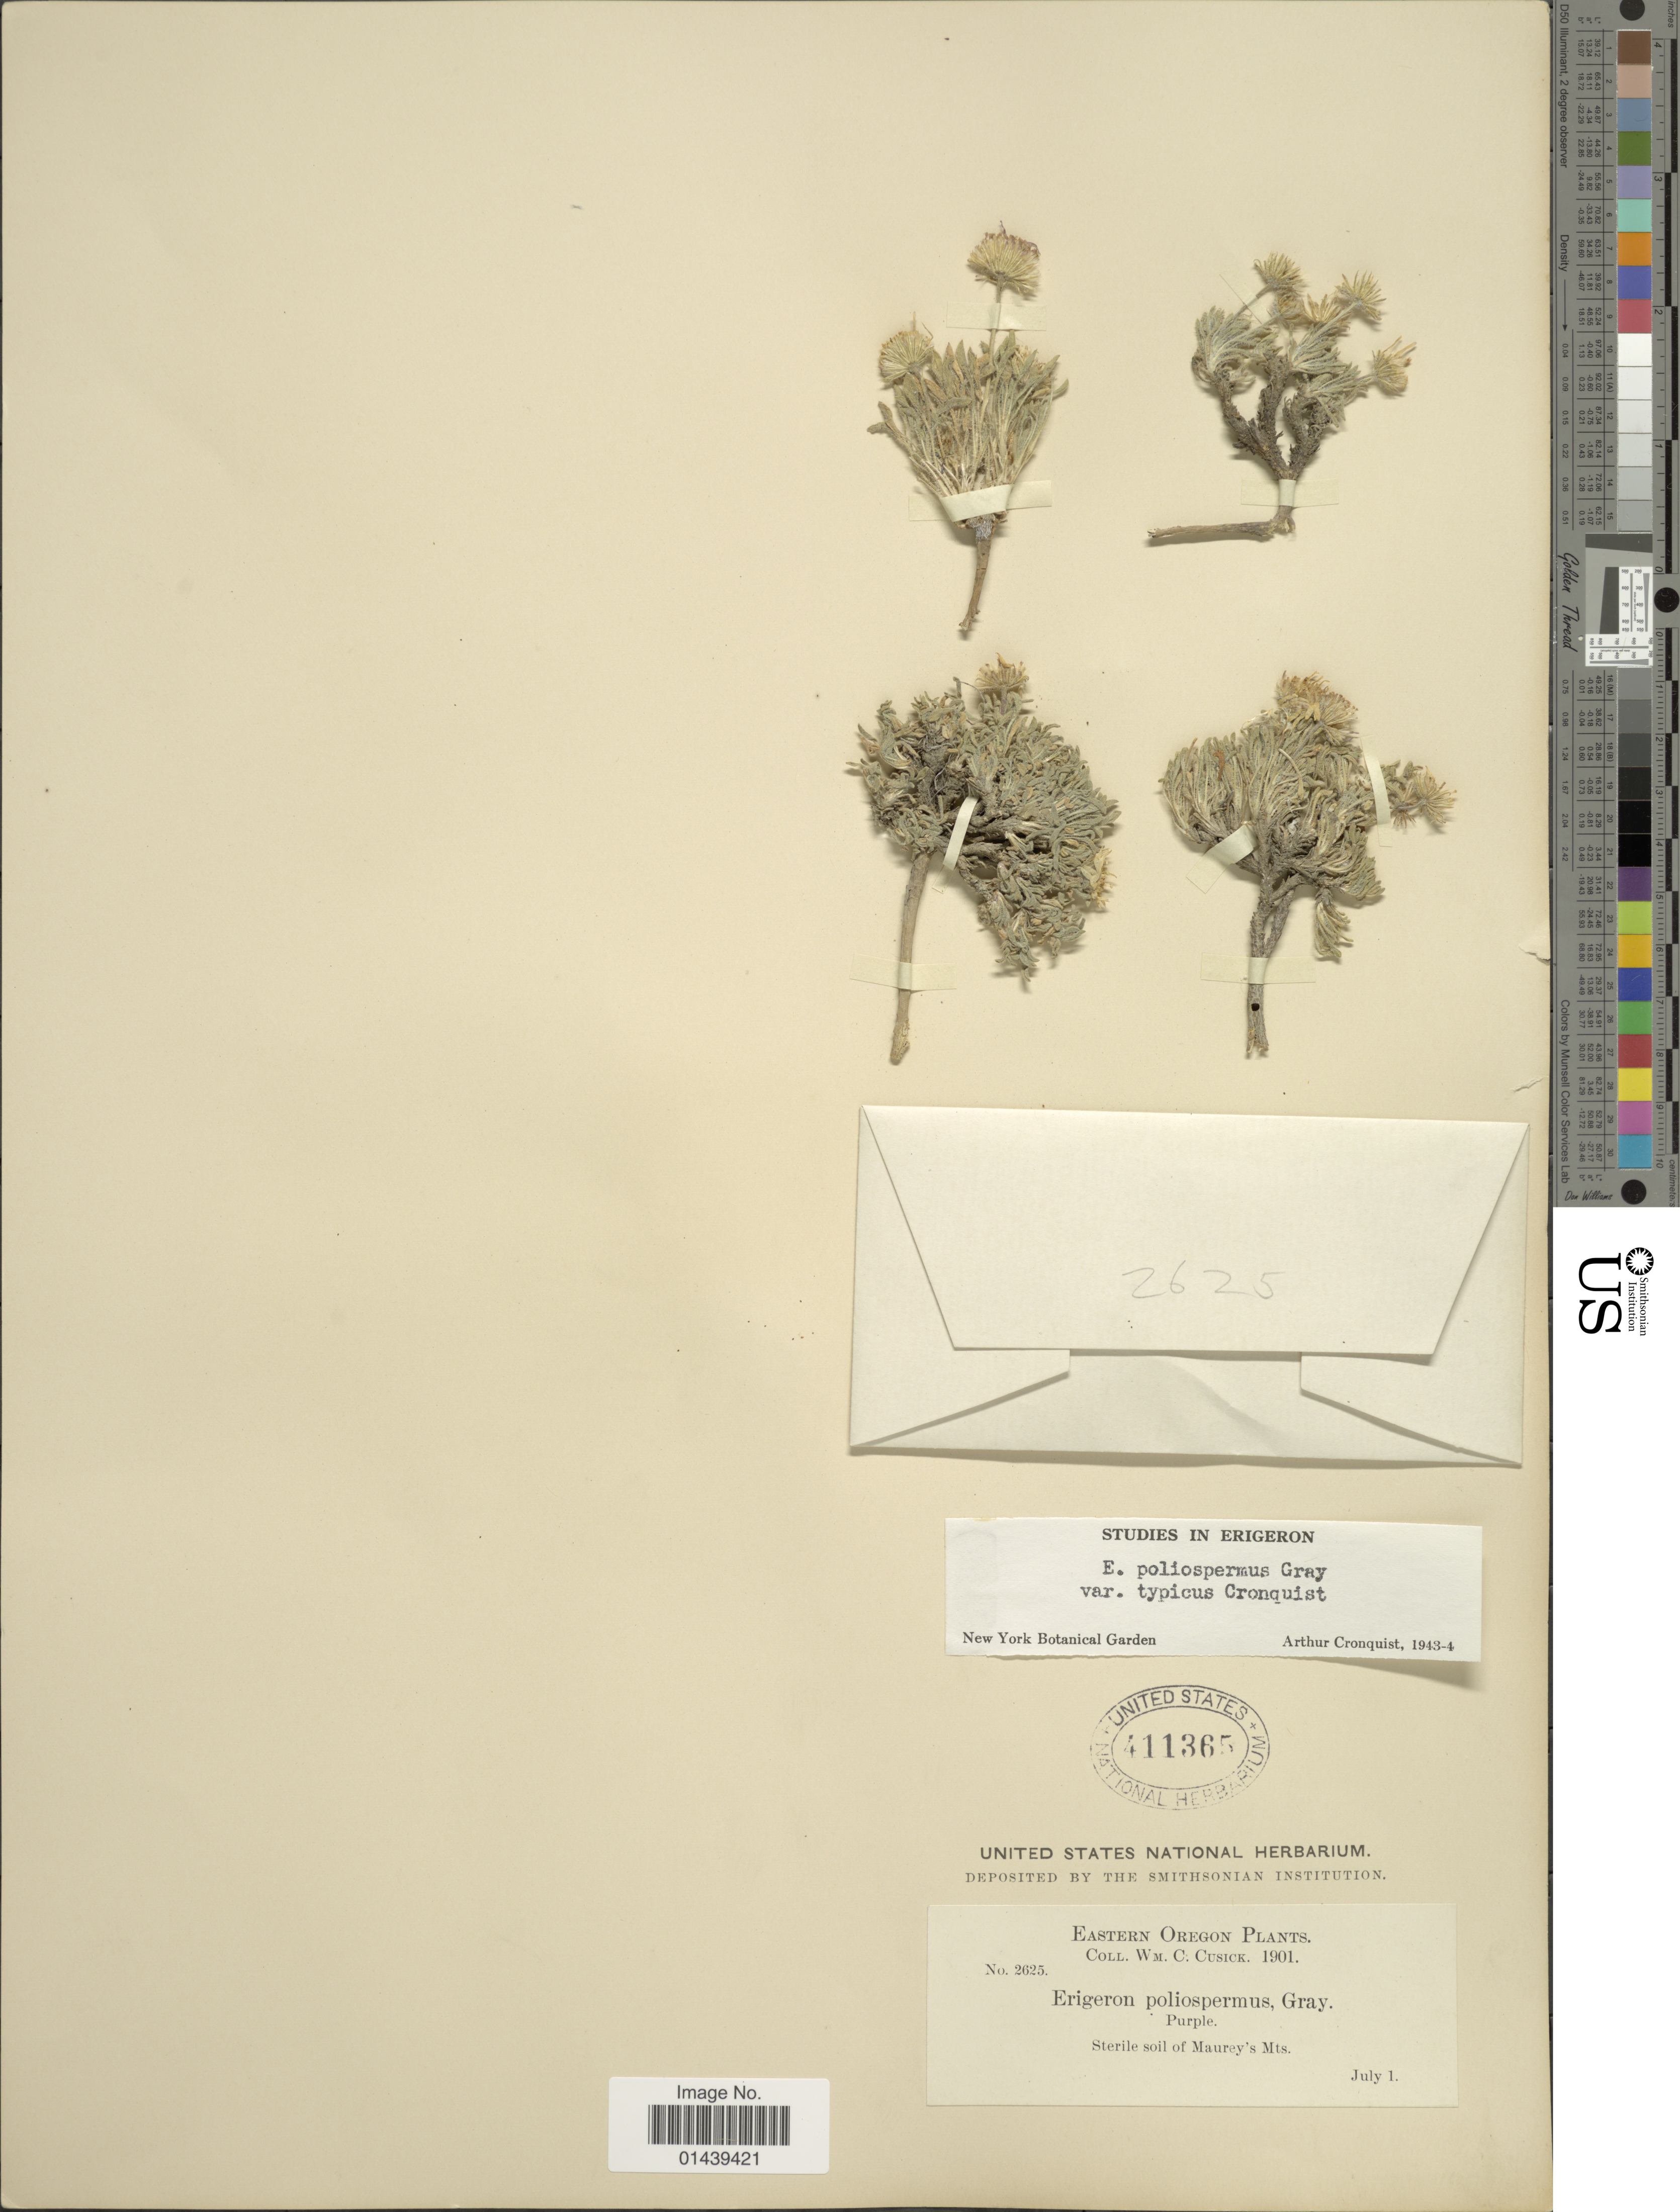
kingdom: Plantae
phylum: Tracheophyta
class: Magnoliopsida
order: Asterales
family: Asteraceae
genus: Erigeron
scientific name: Erigeron poliospermus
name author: A. Gray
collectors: W. C. Cusick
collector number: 2625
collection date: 1901-07-01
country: United States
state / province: Oregon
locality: Eastern Oregon. Maurey's Mts.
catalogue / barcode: US 411365